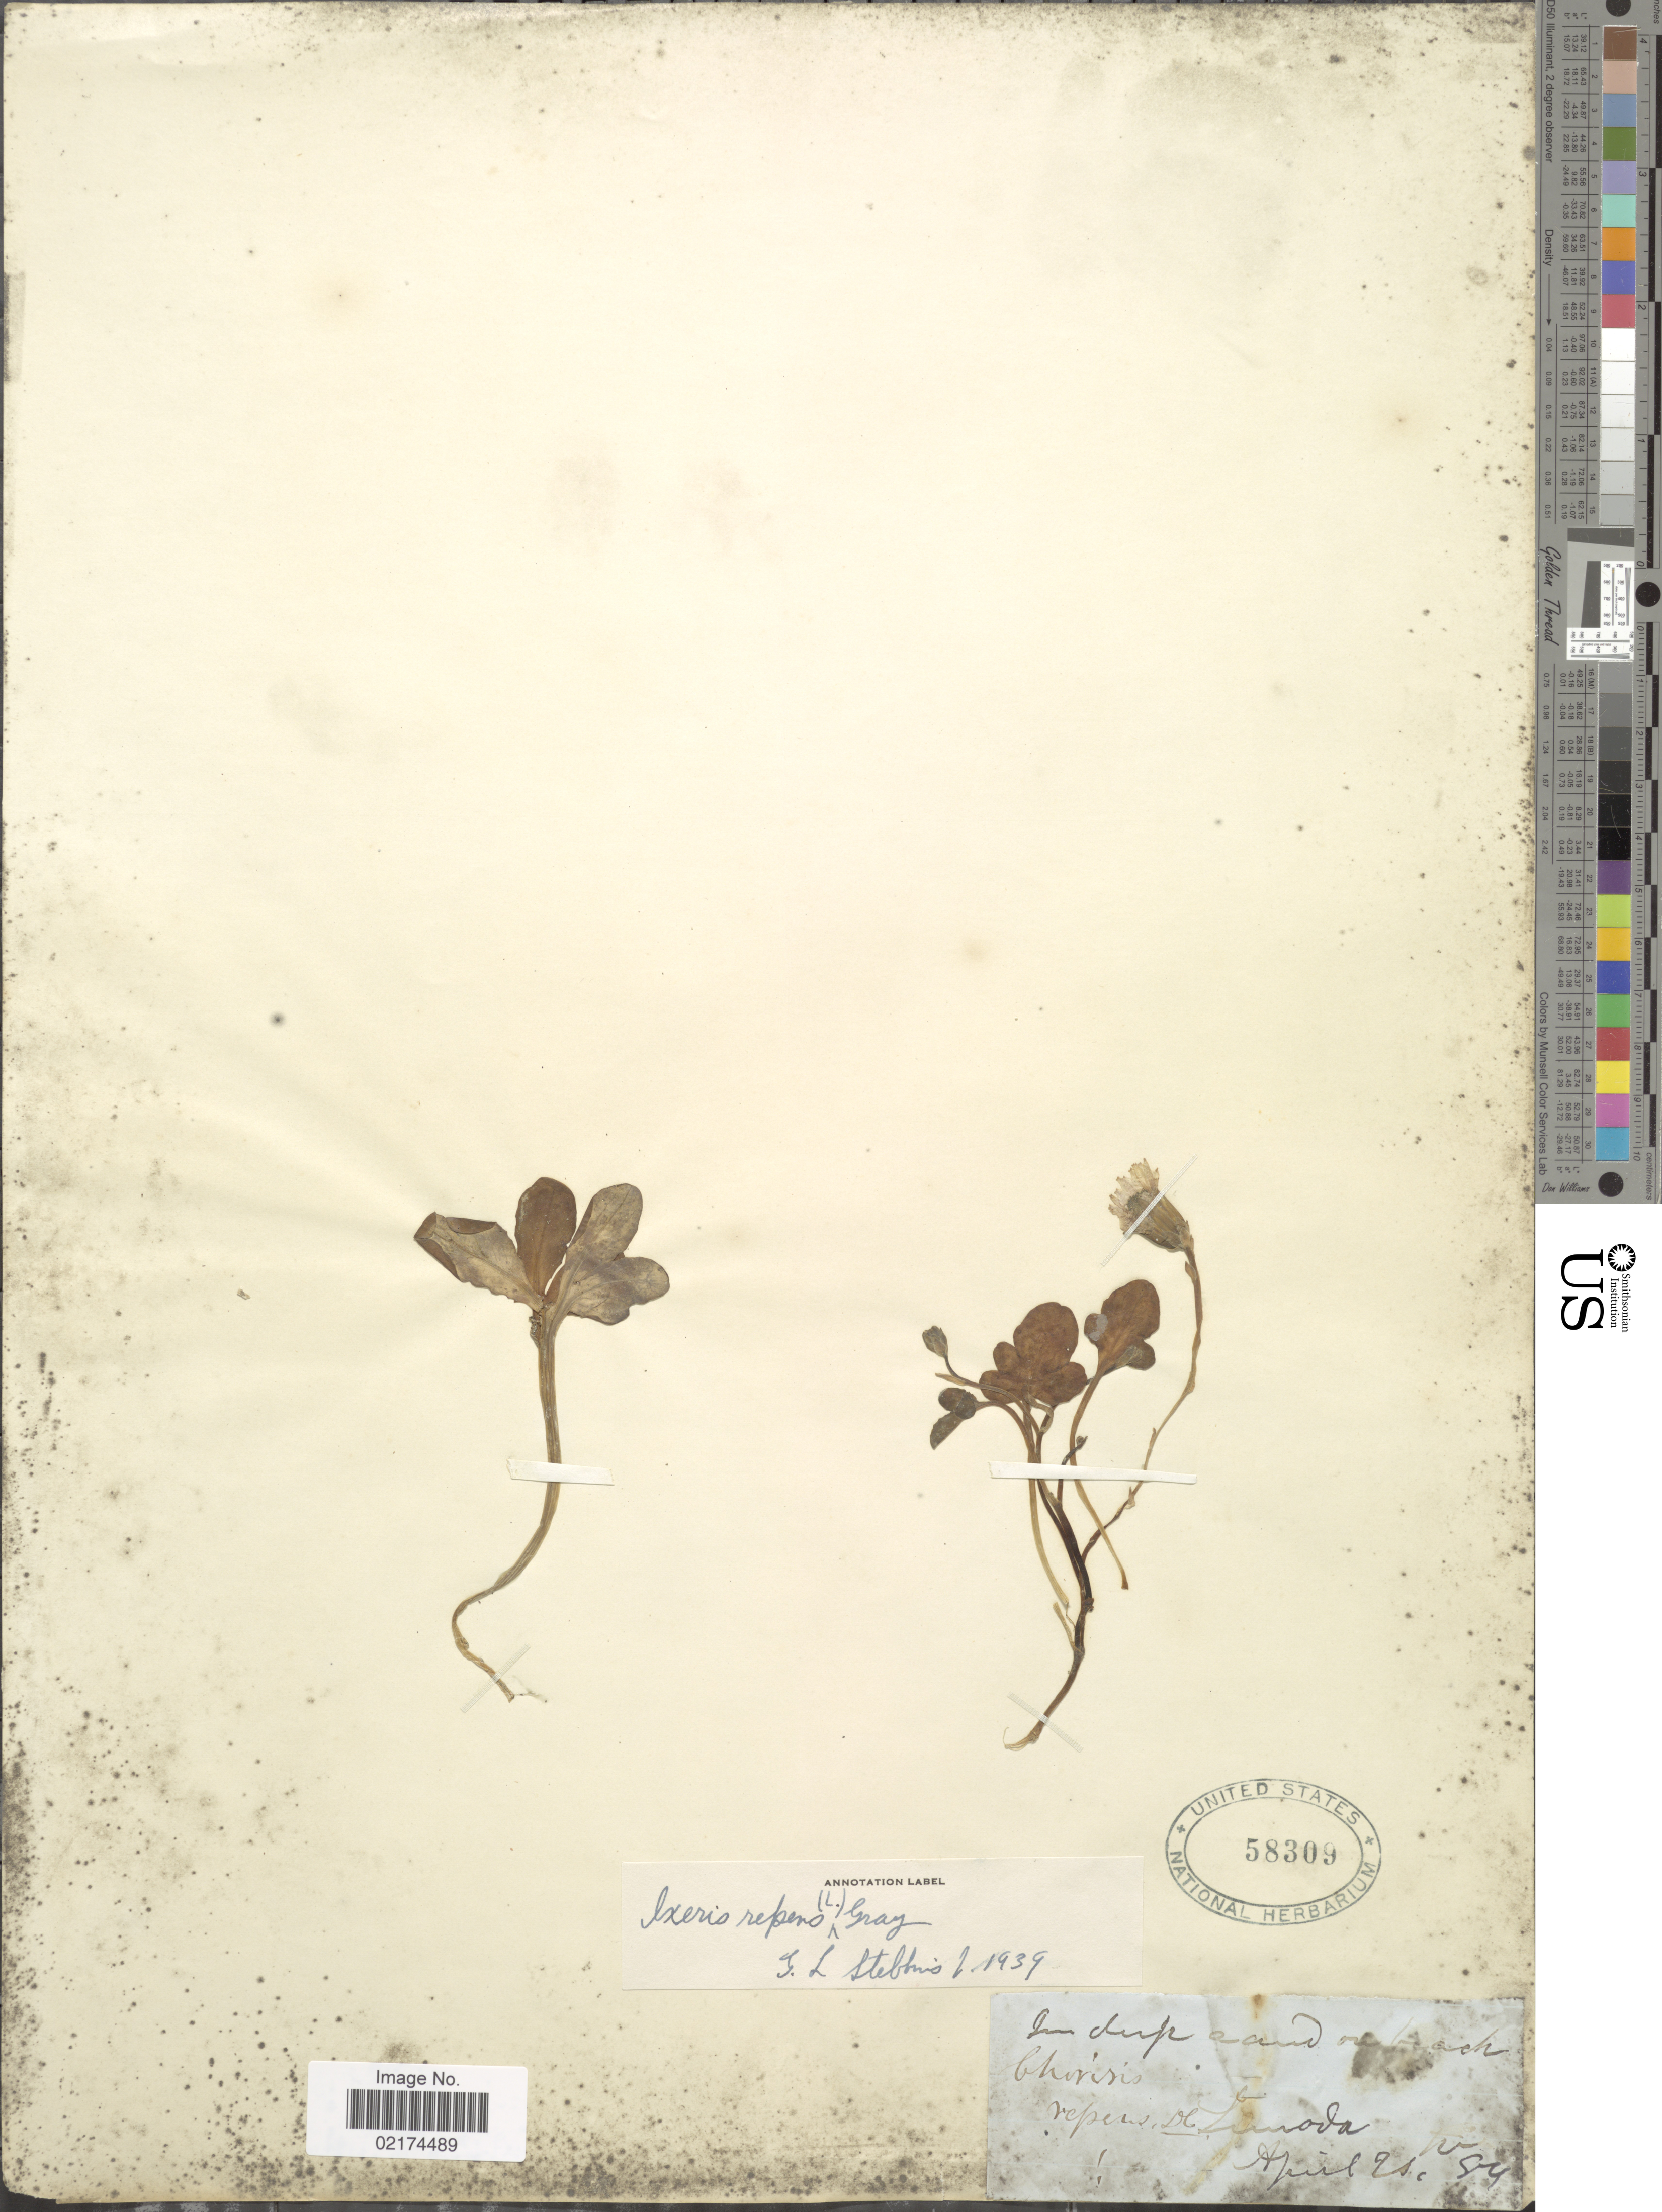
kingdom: Plantae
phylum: Tracheophyta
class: Magnoliopsida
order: Asterales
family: Asteraceae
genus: Ixeris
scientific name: Ixeris repens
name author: (L.) A. Gray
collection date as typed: Transcribed d/m/y: 21/7/84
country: India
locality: Limoda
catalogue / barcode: US 58309